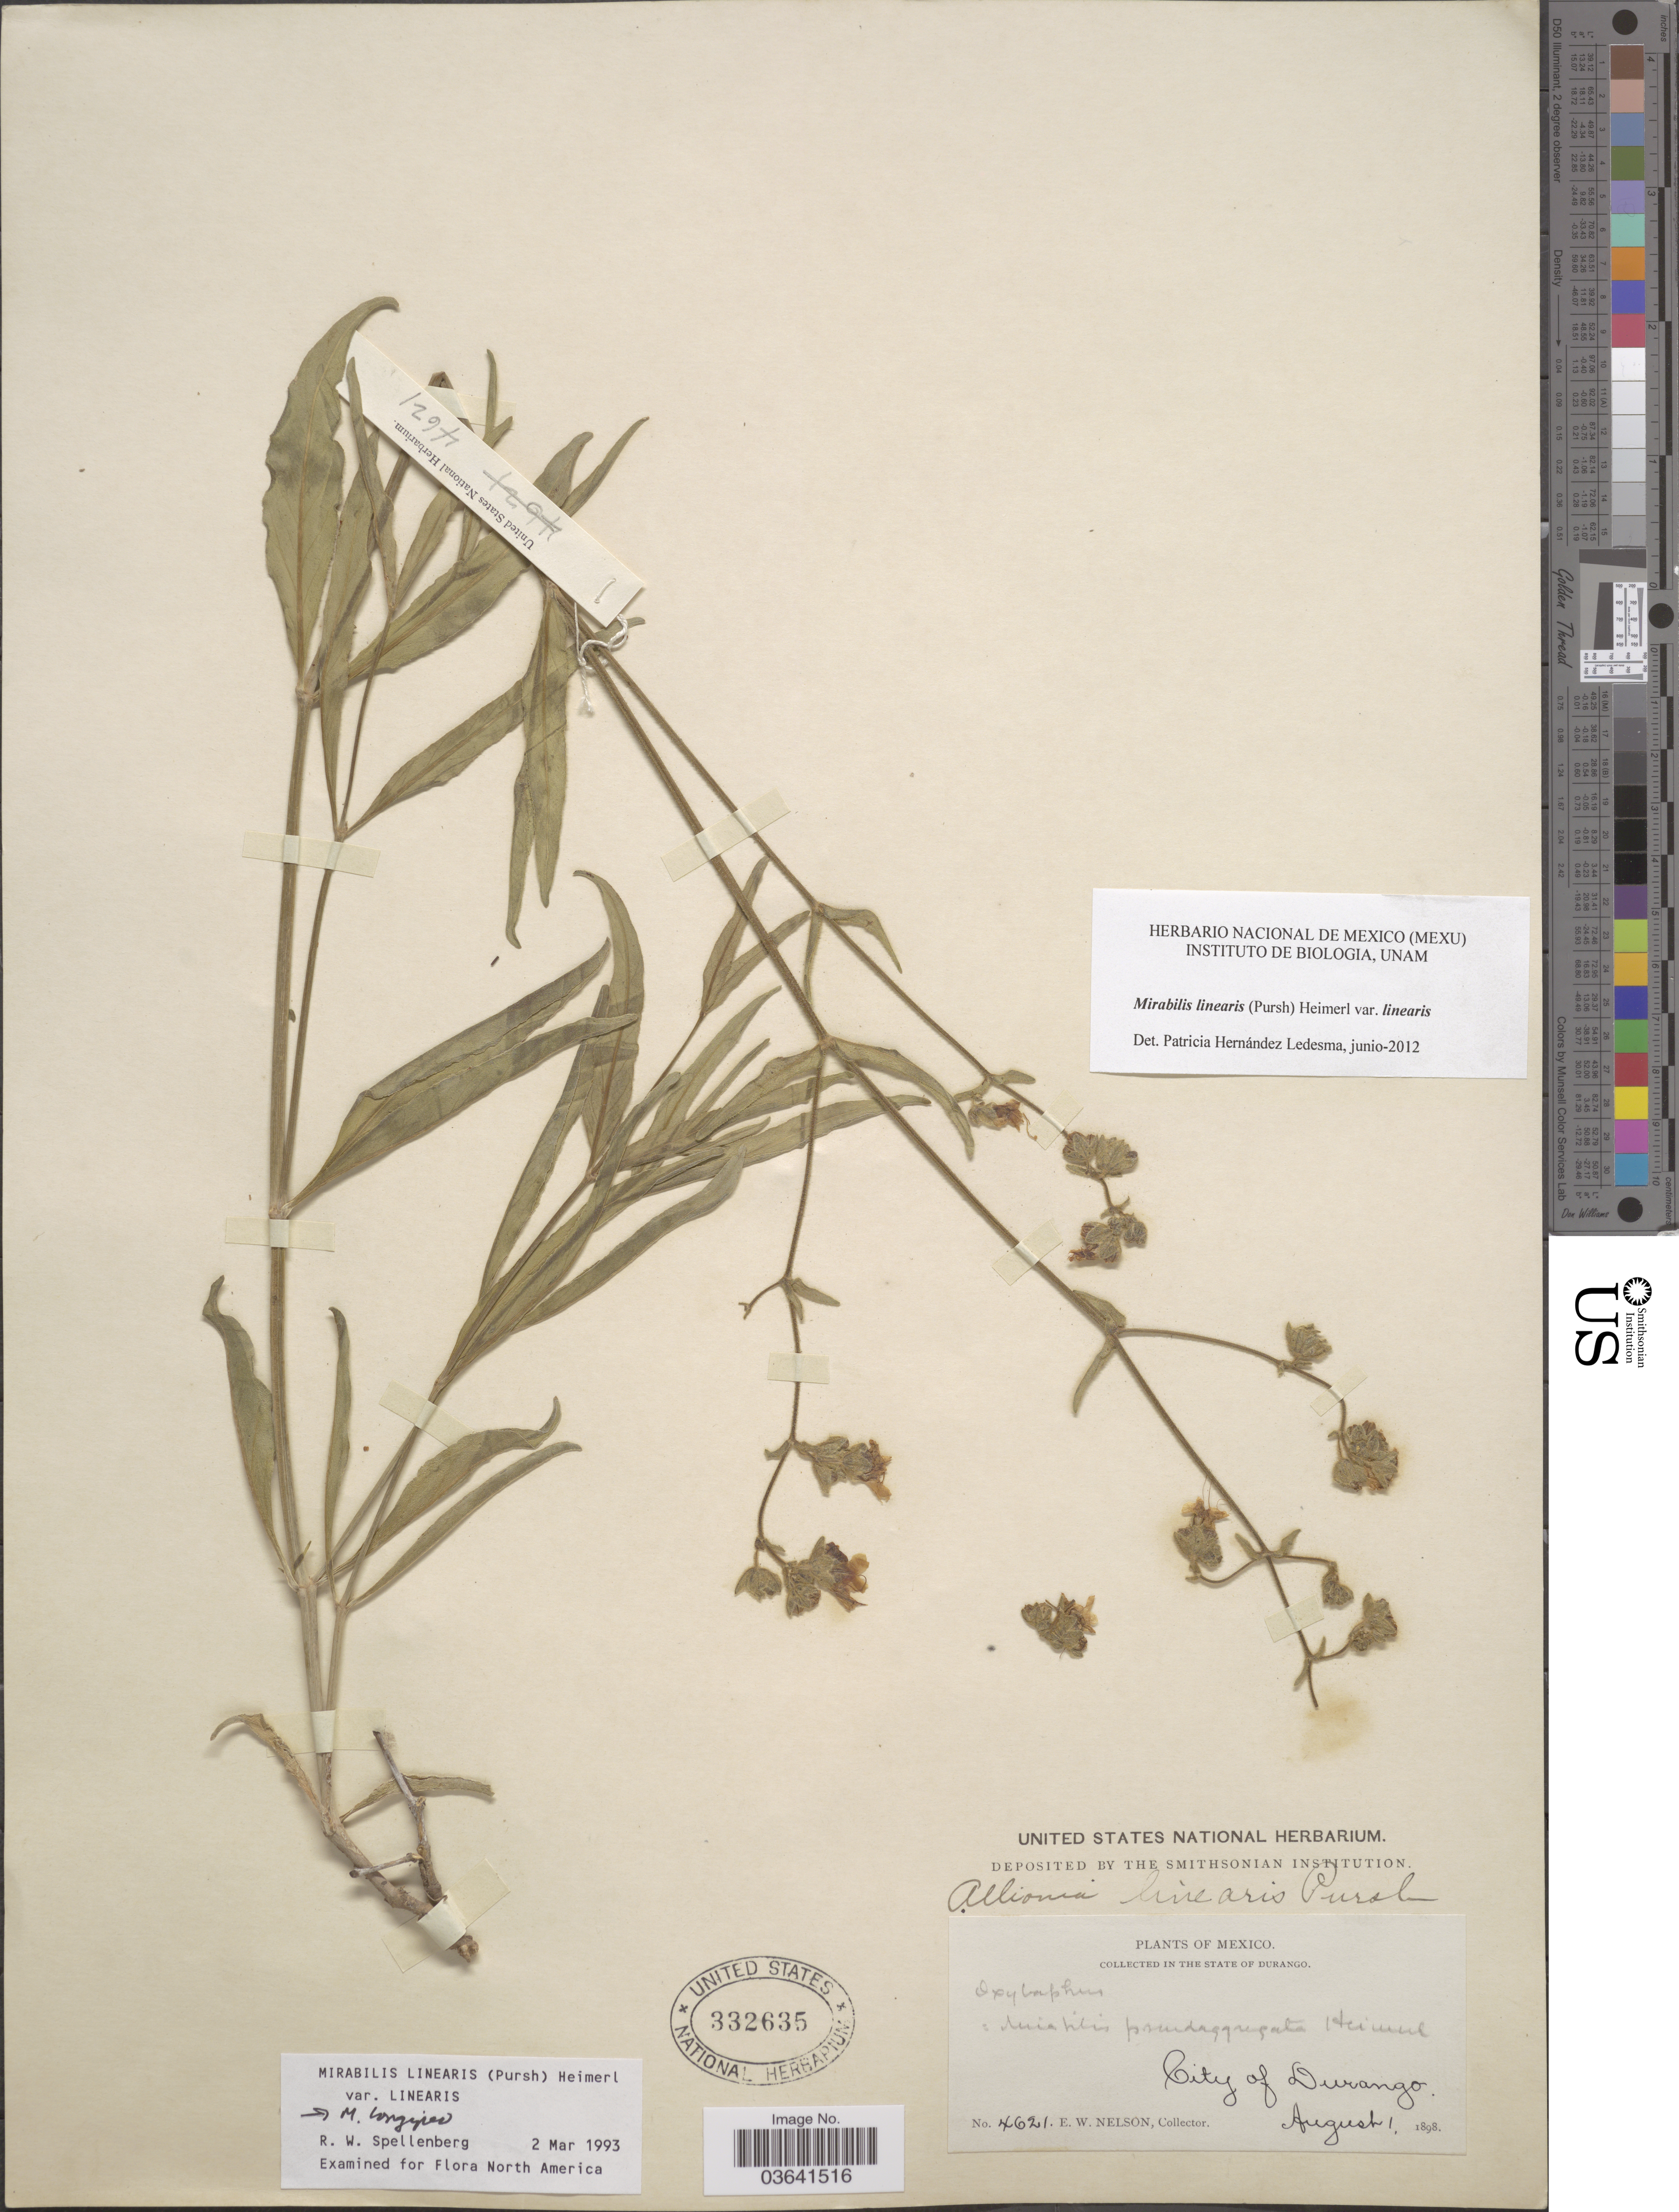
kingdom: Plantae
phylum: Tracheophyta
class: Magnoliopsida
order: Caryophyllales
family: Nyctaginaceae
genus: Mirabilis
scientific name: Mirabilis linearis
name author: (Pursh) Heimerl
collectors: E. W. Nelson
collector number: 4621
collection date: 1898-08-01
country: Mexico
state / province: Durango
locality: City of Durango.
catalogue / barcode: US 332635